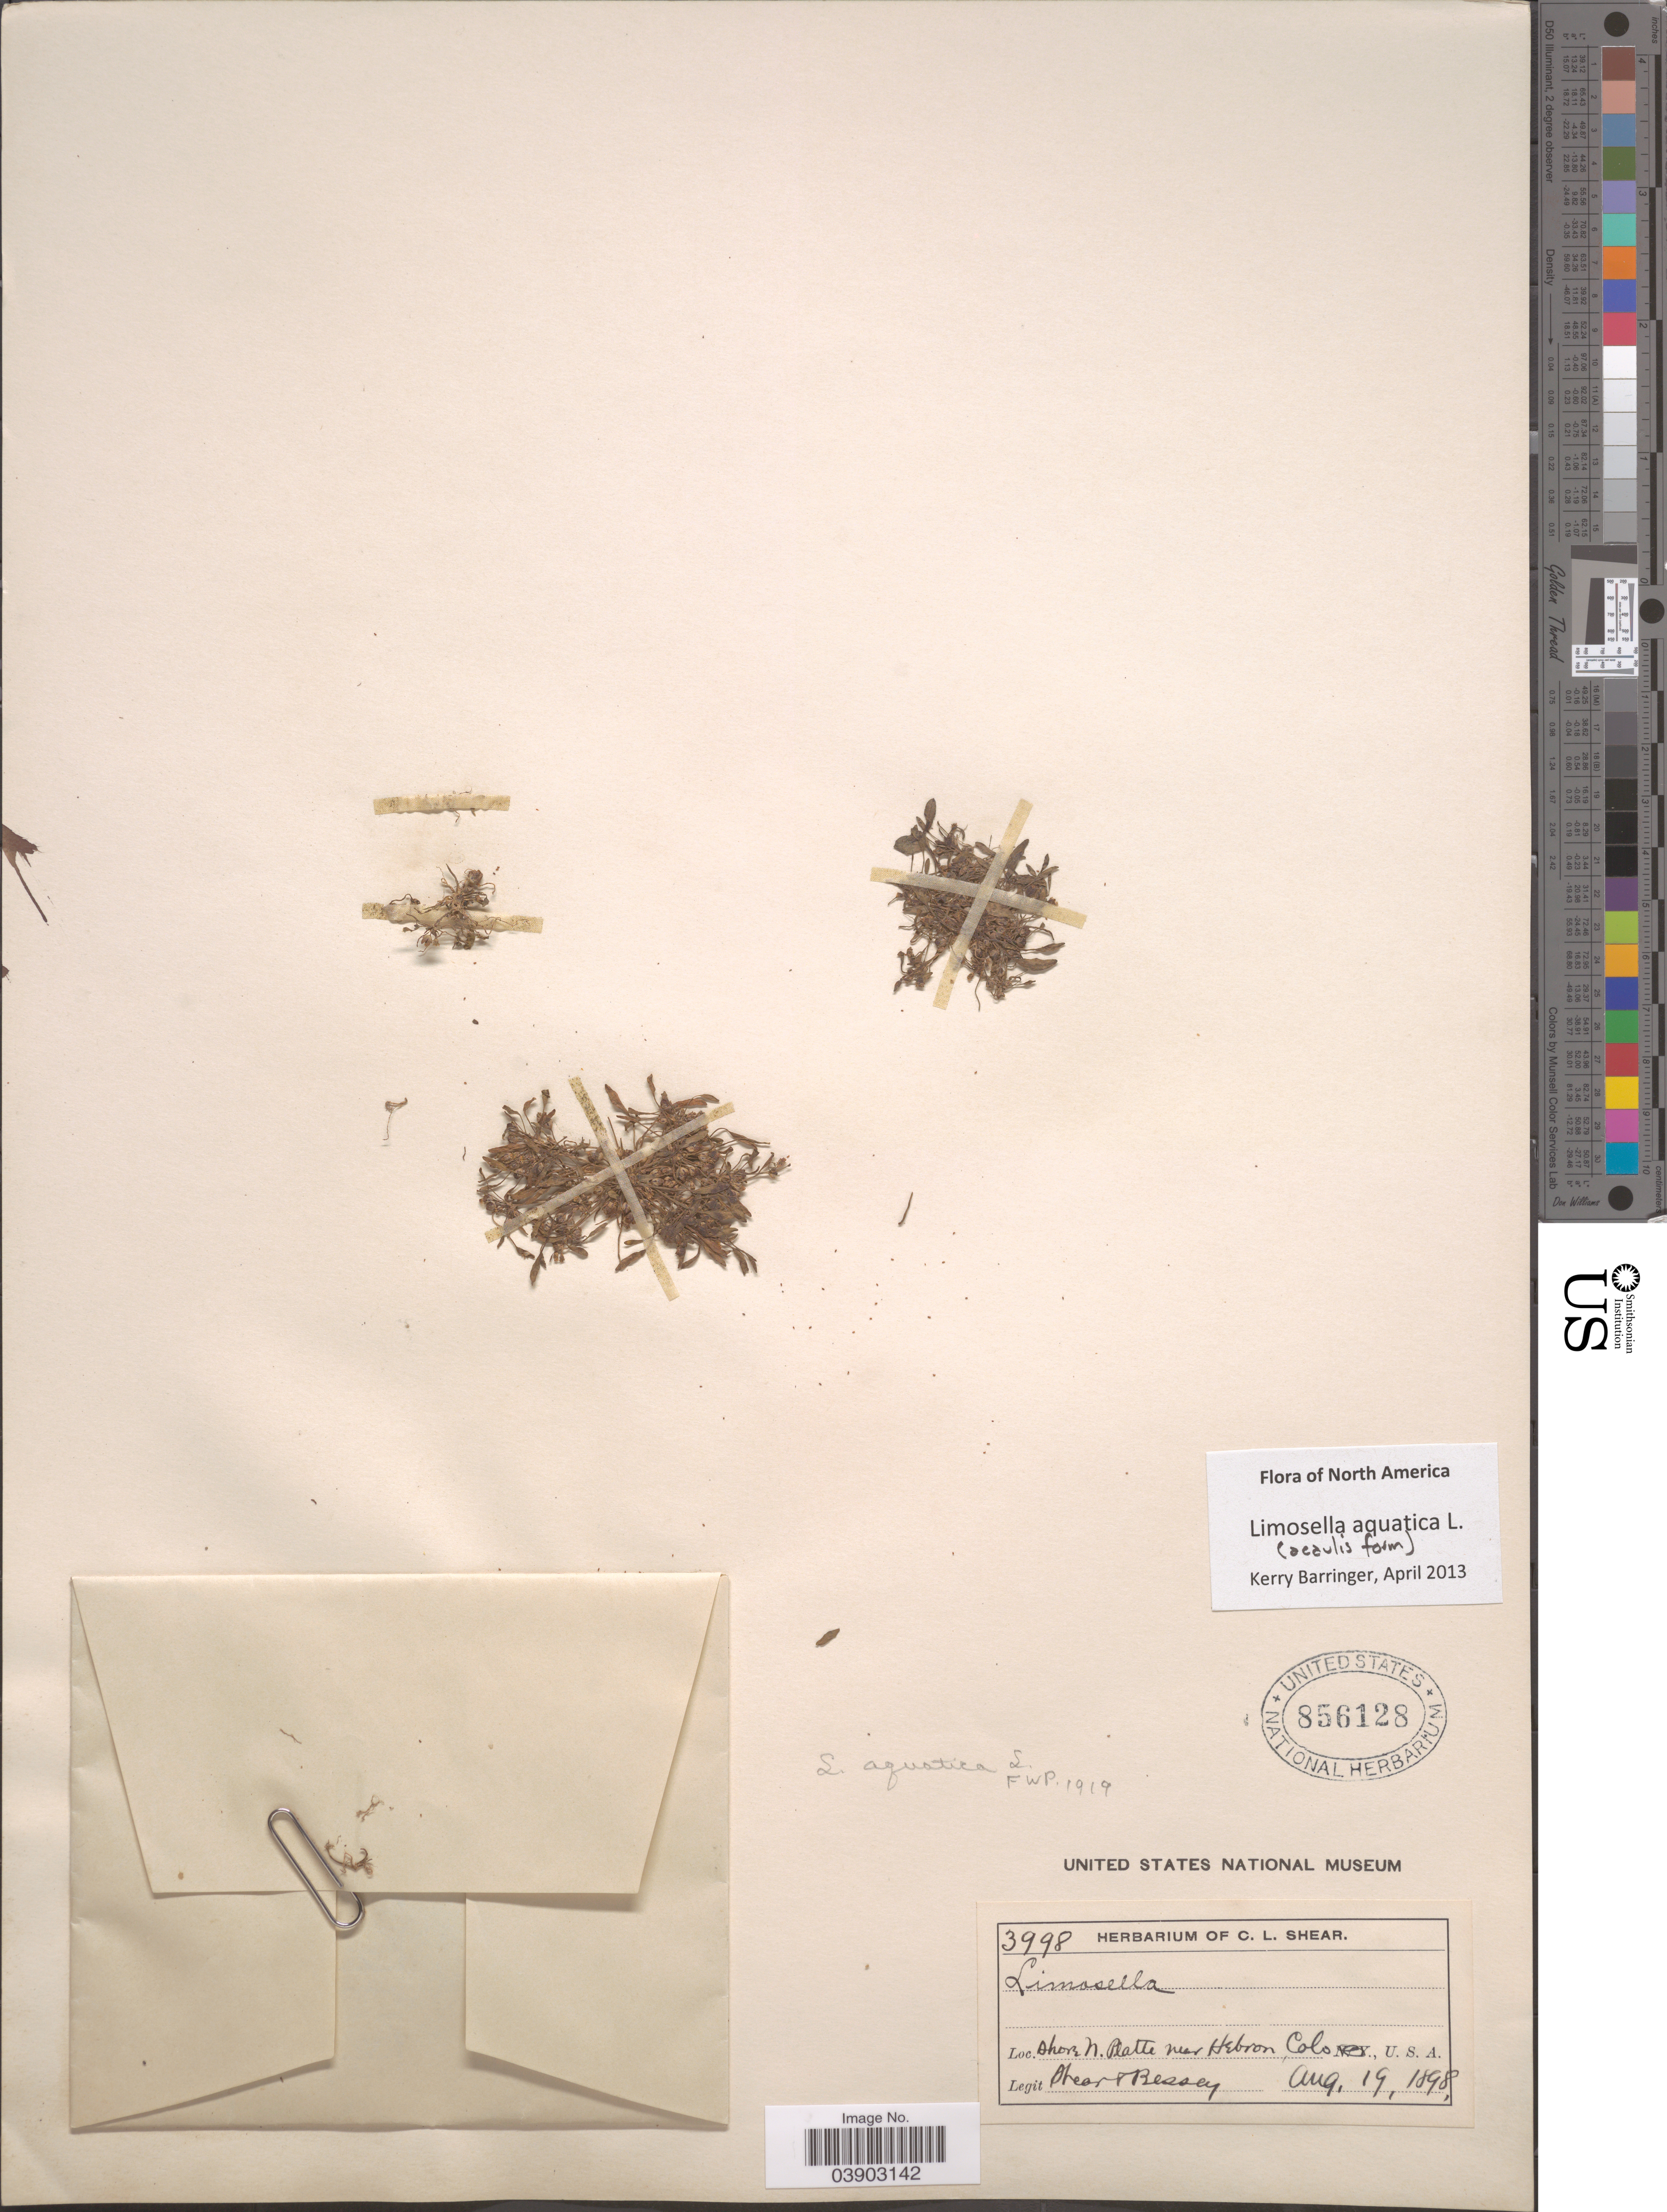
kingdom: Plantae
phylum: Tracheophyta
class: Magnoliopsida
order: Lamiales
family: Scrophulariaceae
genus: Limosella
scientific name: Limosella aquatica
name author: L.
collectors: C. L. Shear & -. Bessey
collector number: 3998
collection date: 1898-08-19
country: United States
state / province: Colorado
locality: Shore n. Platte near Hebron.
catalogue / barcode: US 856128